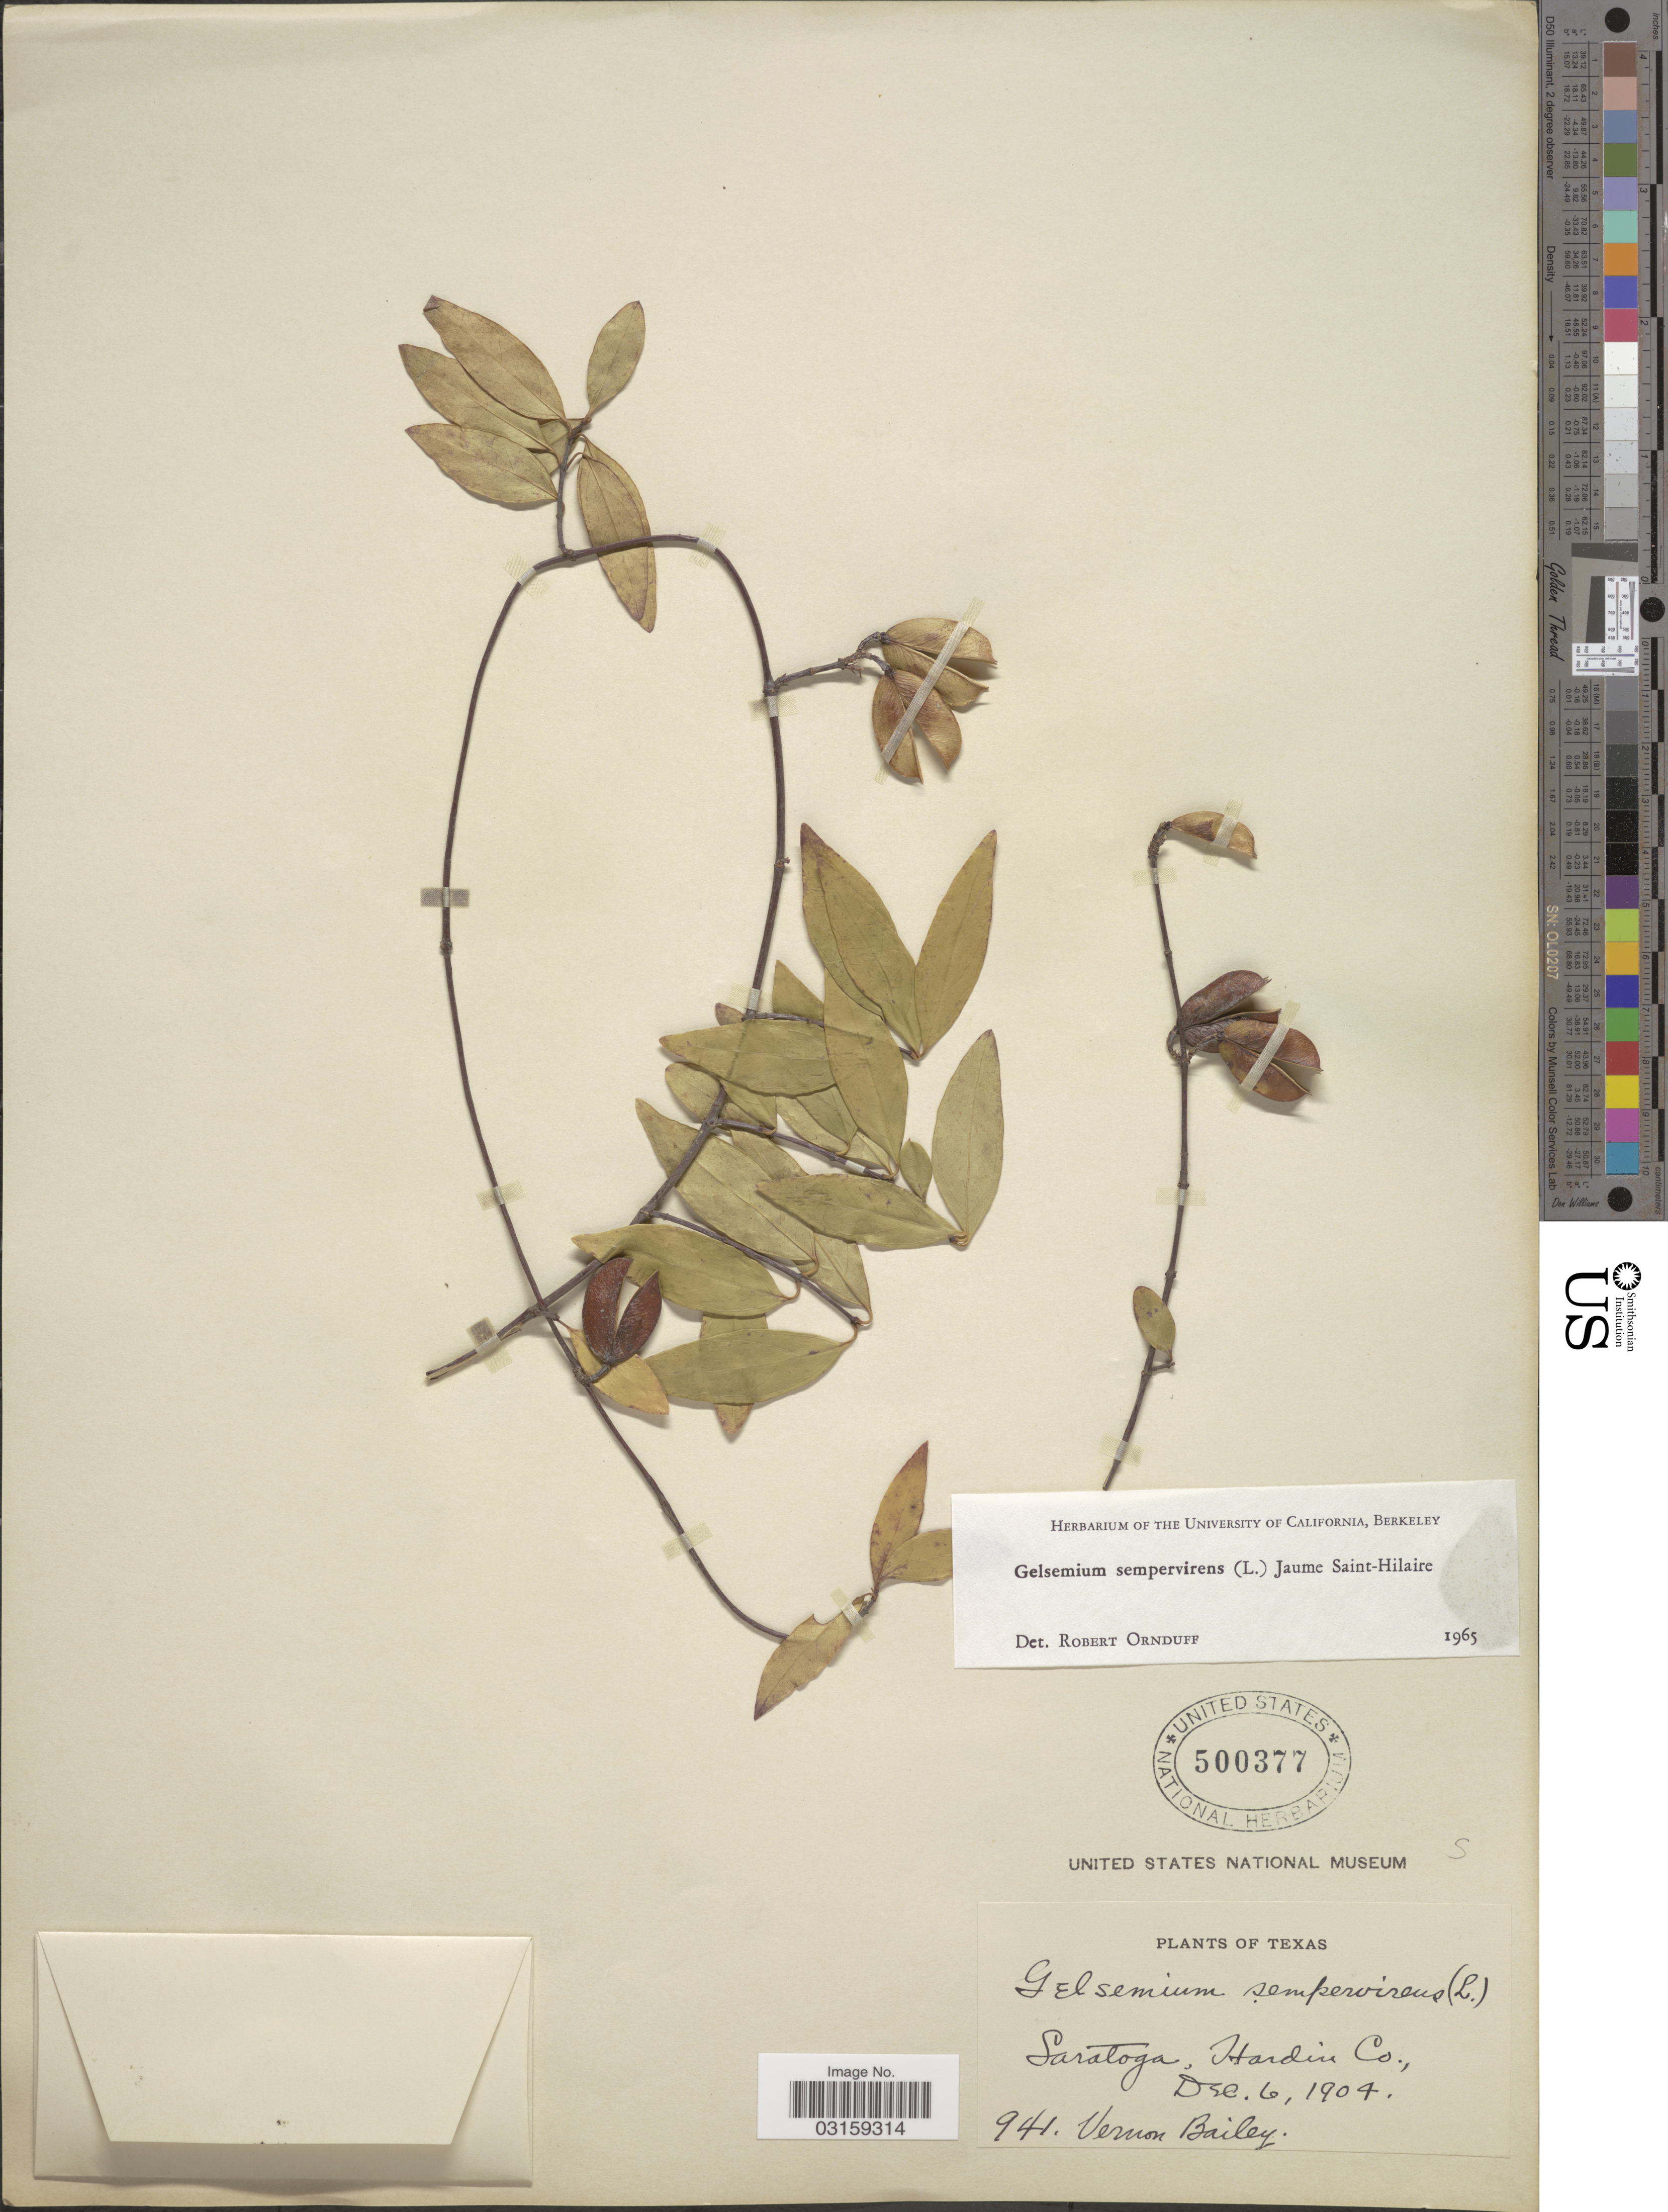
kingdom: Plantae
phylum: Tracheophyta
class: Magnoliopsida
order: Gentianales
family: Gelsemiaceae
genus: Gelsemium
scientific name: Gelsemium sempervirens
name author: (L.) J. St.-Hil.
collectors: V. O. Bailey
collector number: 941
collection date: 1904-12-06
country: United States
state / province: Texas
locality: Saratoga, Hardin Co.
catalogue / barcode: US 500377